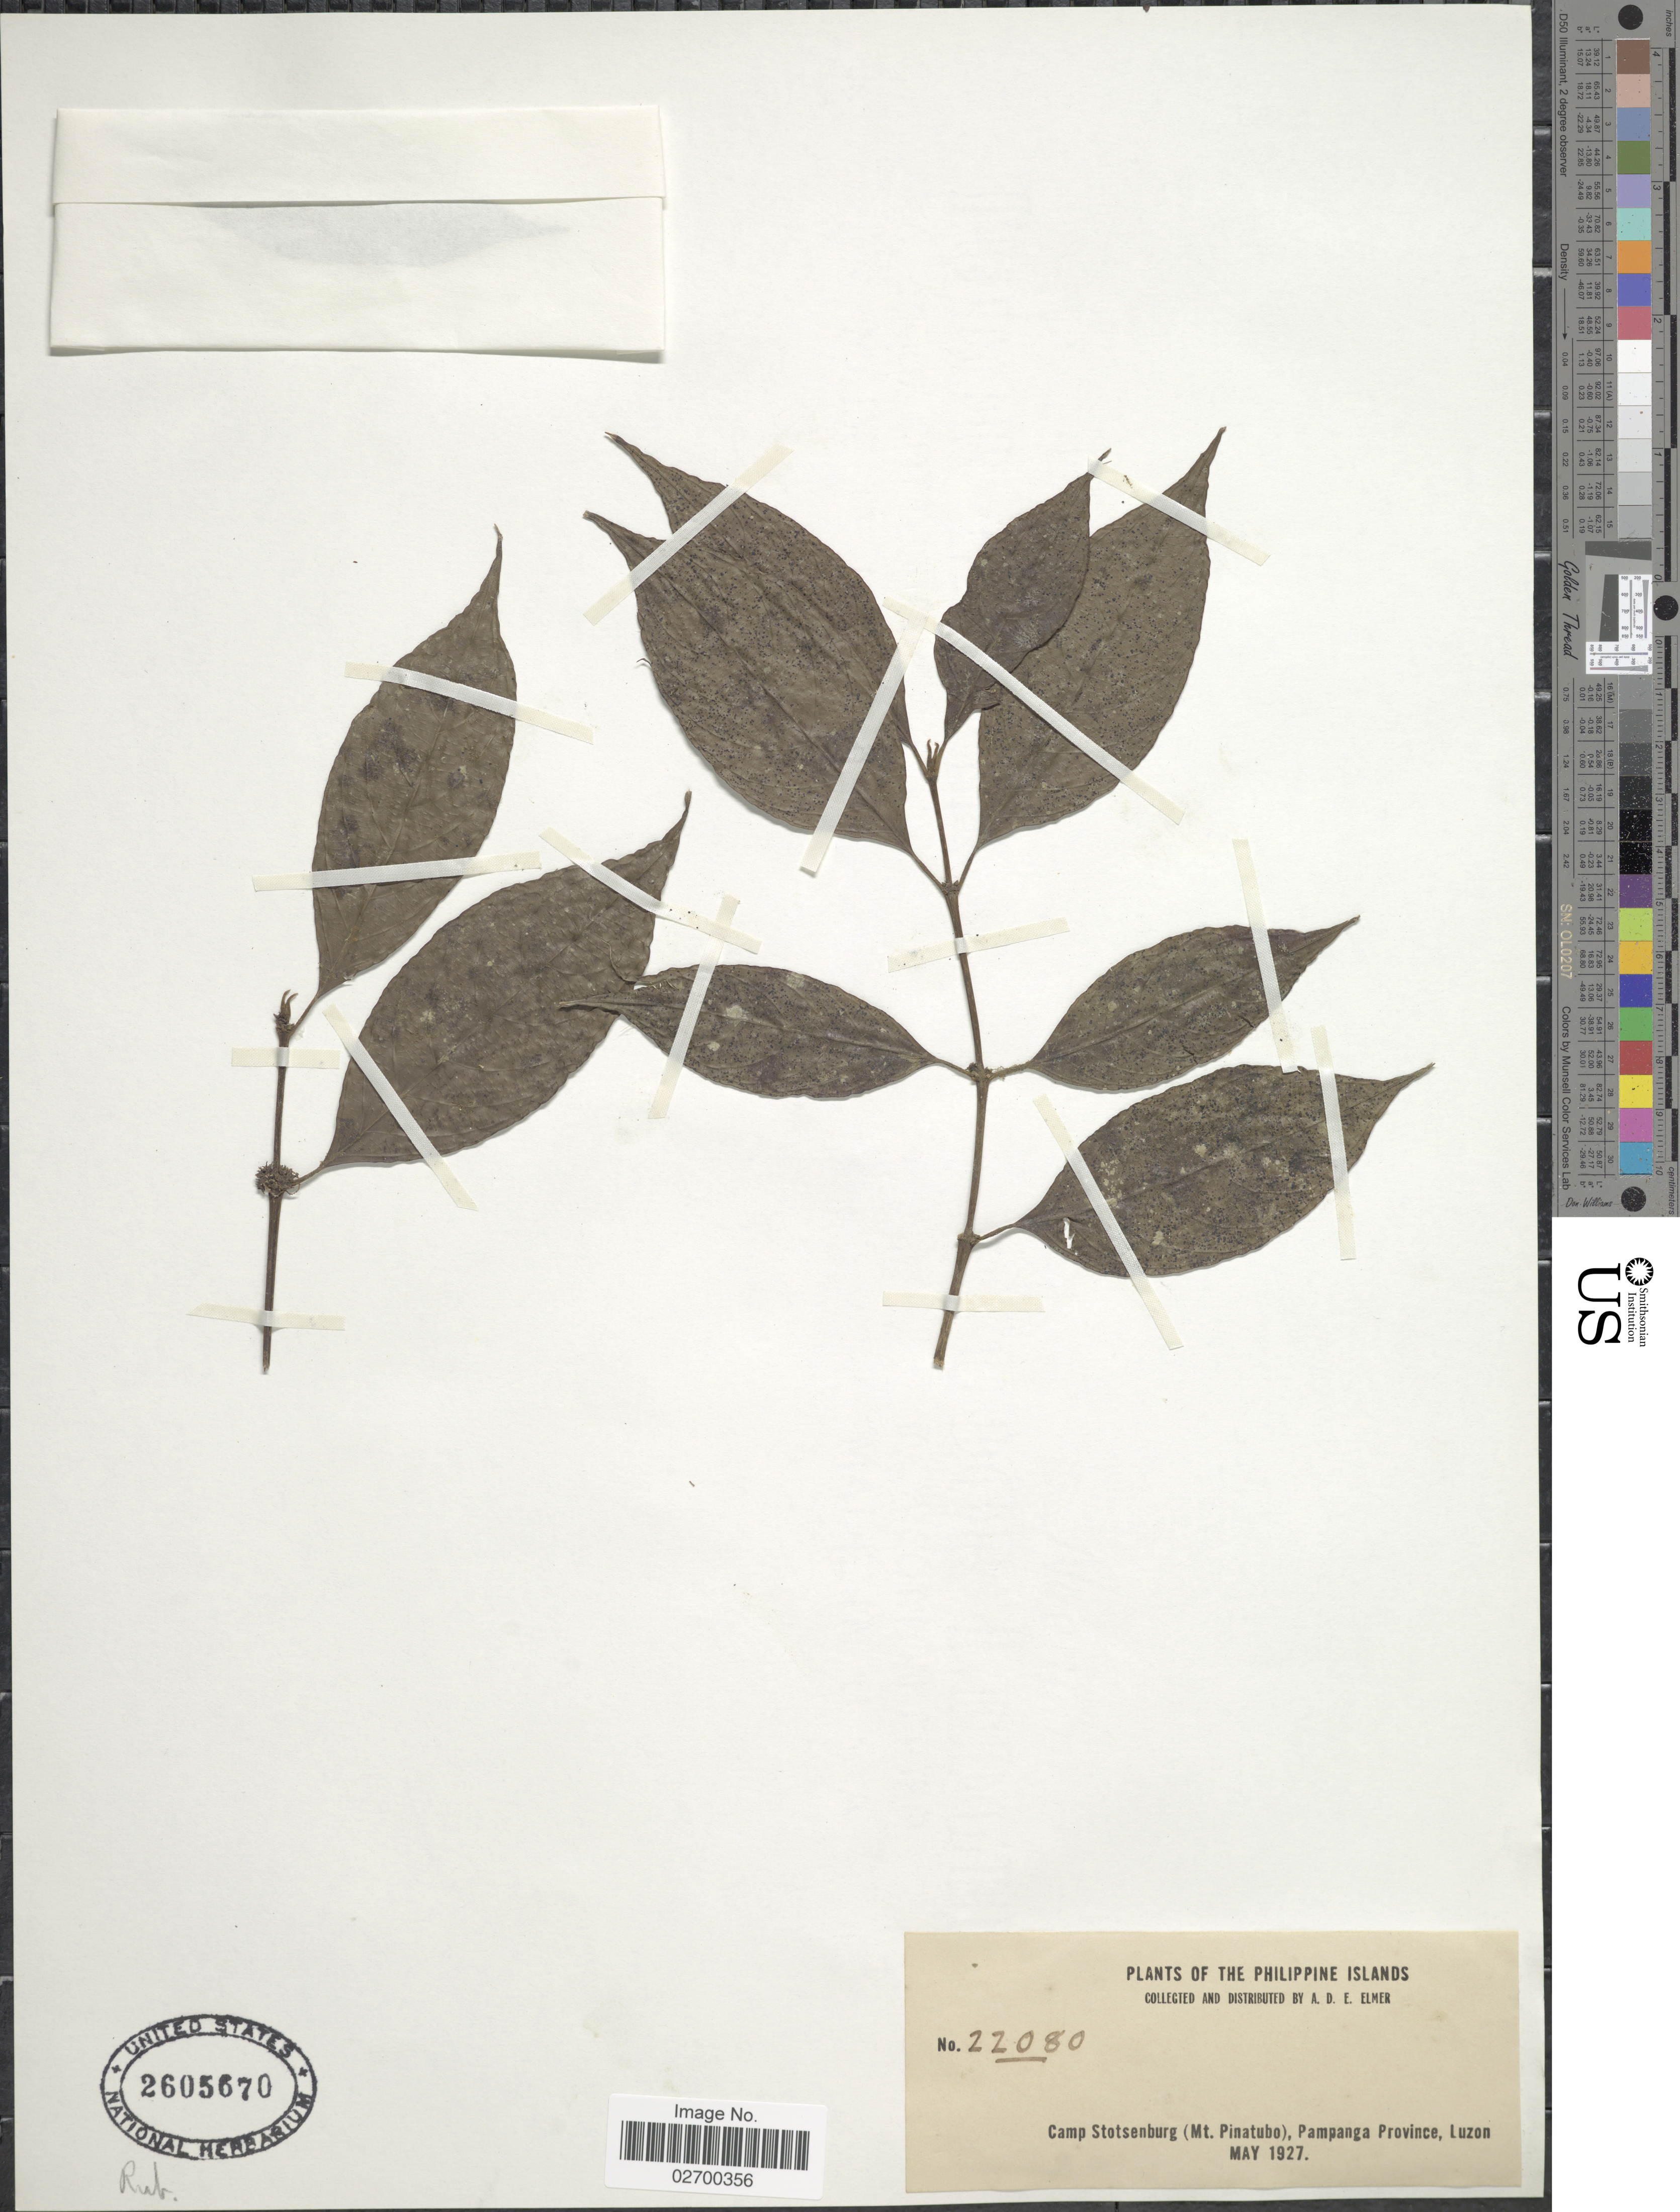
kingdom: Plantae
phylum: Tracheophyta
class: Magnoliopsida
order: Gentianales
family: Rubiaceae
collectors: A. D. E. Elmer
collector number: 22080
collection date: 1927-05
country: Philippines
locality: Philippine Islands. Camp Stotsenburg (Mt. Pinatubo), Pampanga Province, Luzon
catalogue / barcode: US 2605670